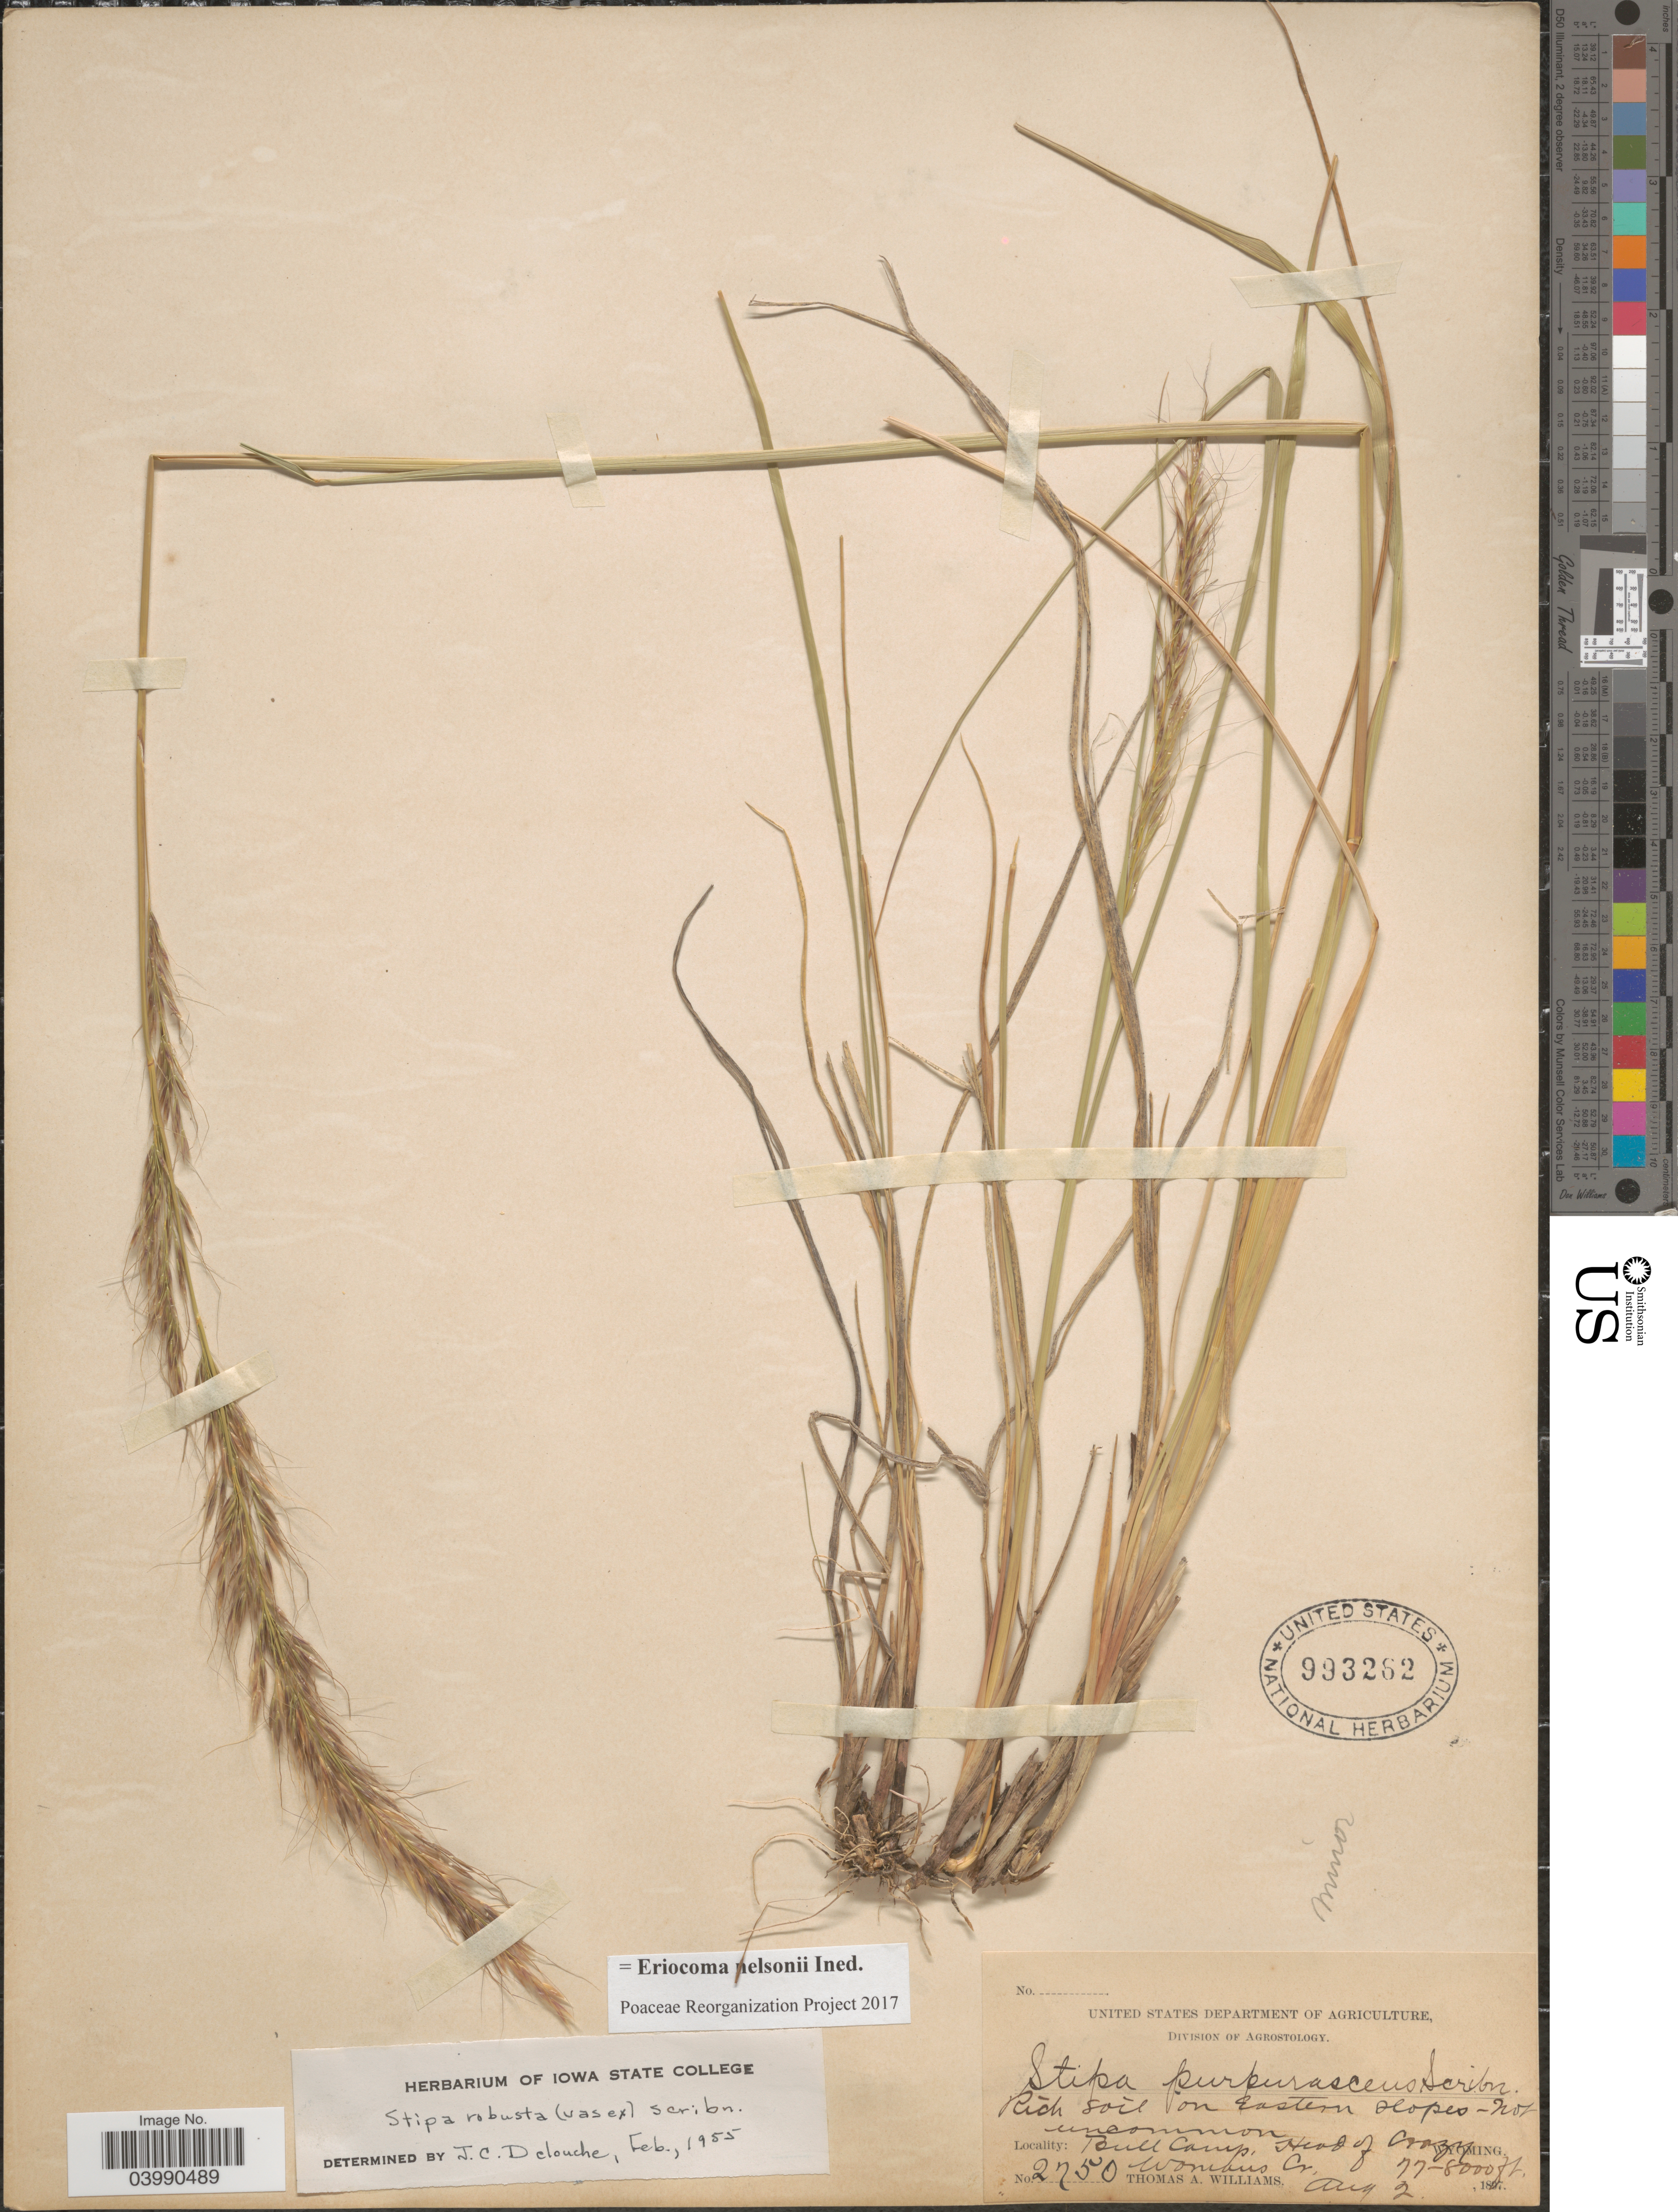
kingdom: Plantae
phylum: Tracheophyta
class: Liliopsida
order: Poales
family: Poaceae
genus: Eriocoma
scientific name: Eriocoma nelsonii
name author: (Scribn.) Romasch.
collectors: T. A. Williams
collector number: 2750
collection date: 1897-08-02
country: United States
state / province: Wyoming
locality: Rich soil on Eastern slopes. Bull Camp, Head of Crazy Woman Cr.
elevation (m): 2347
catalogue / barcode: US 993262